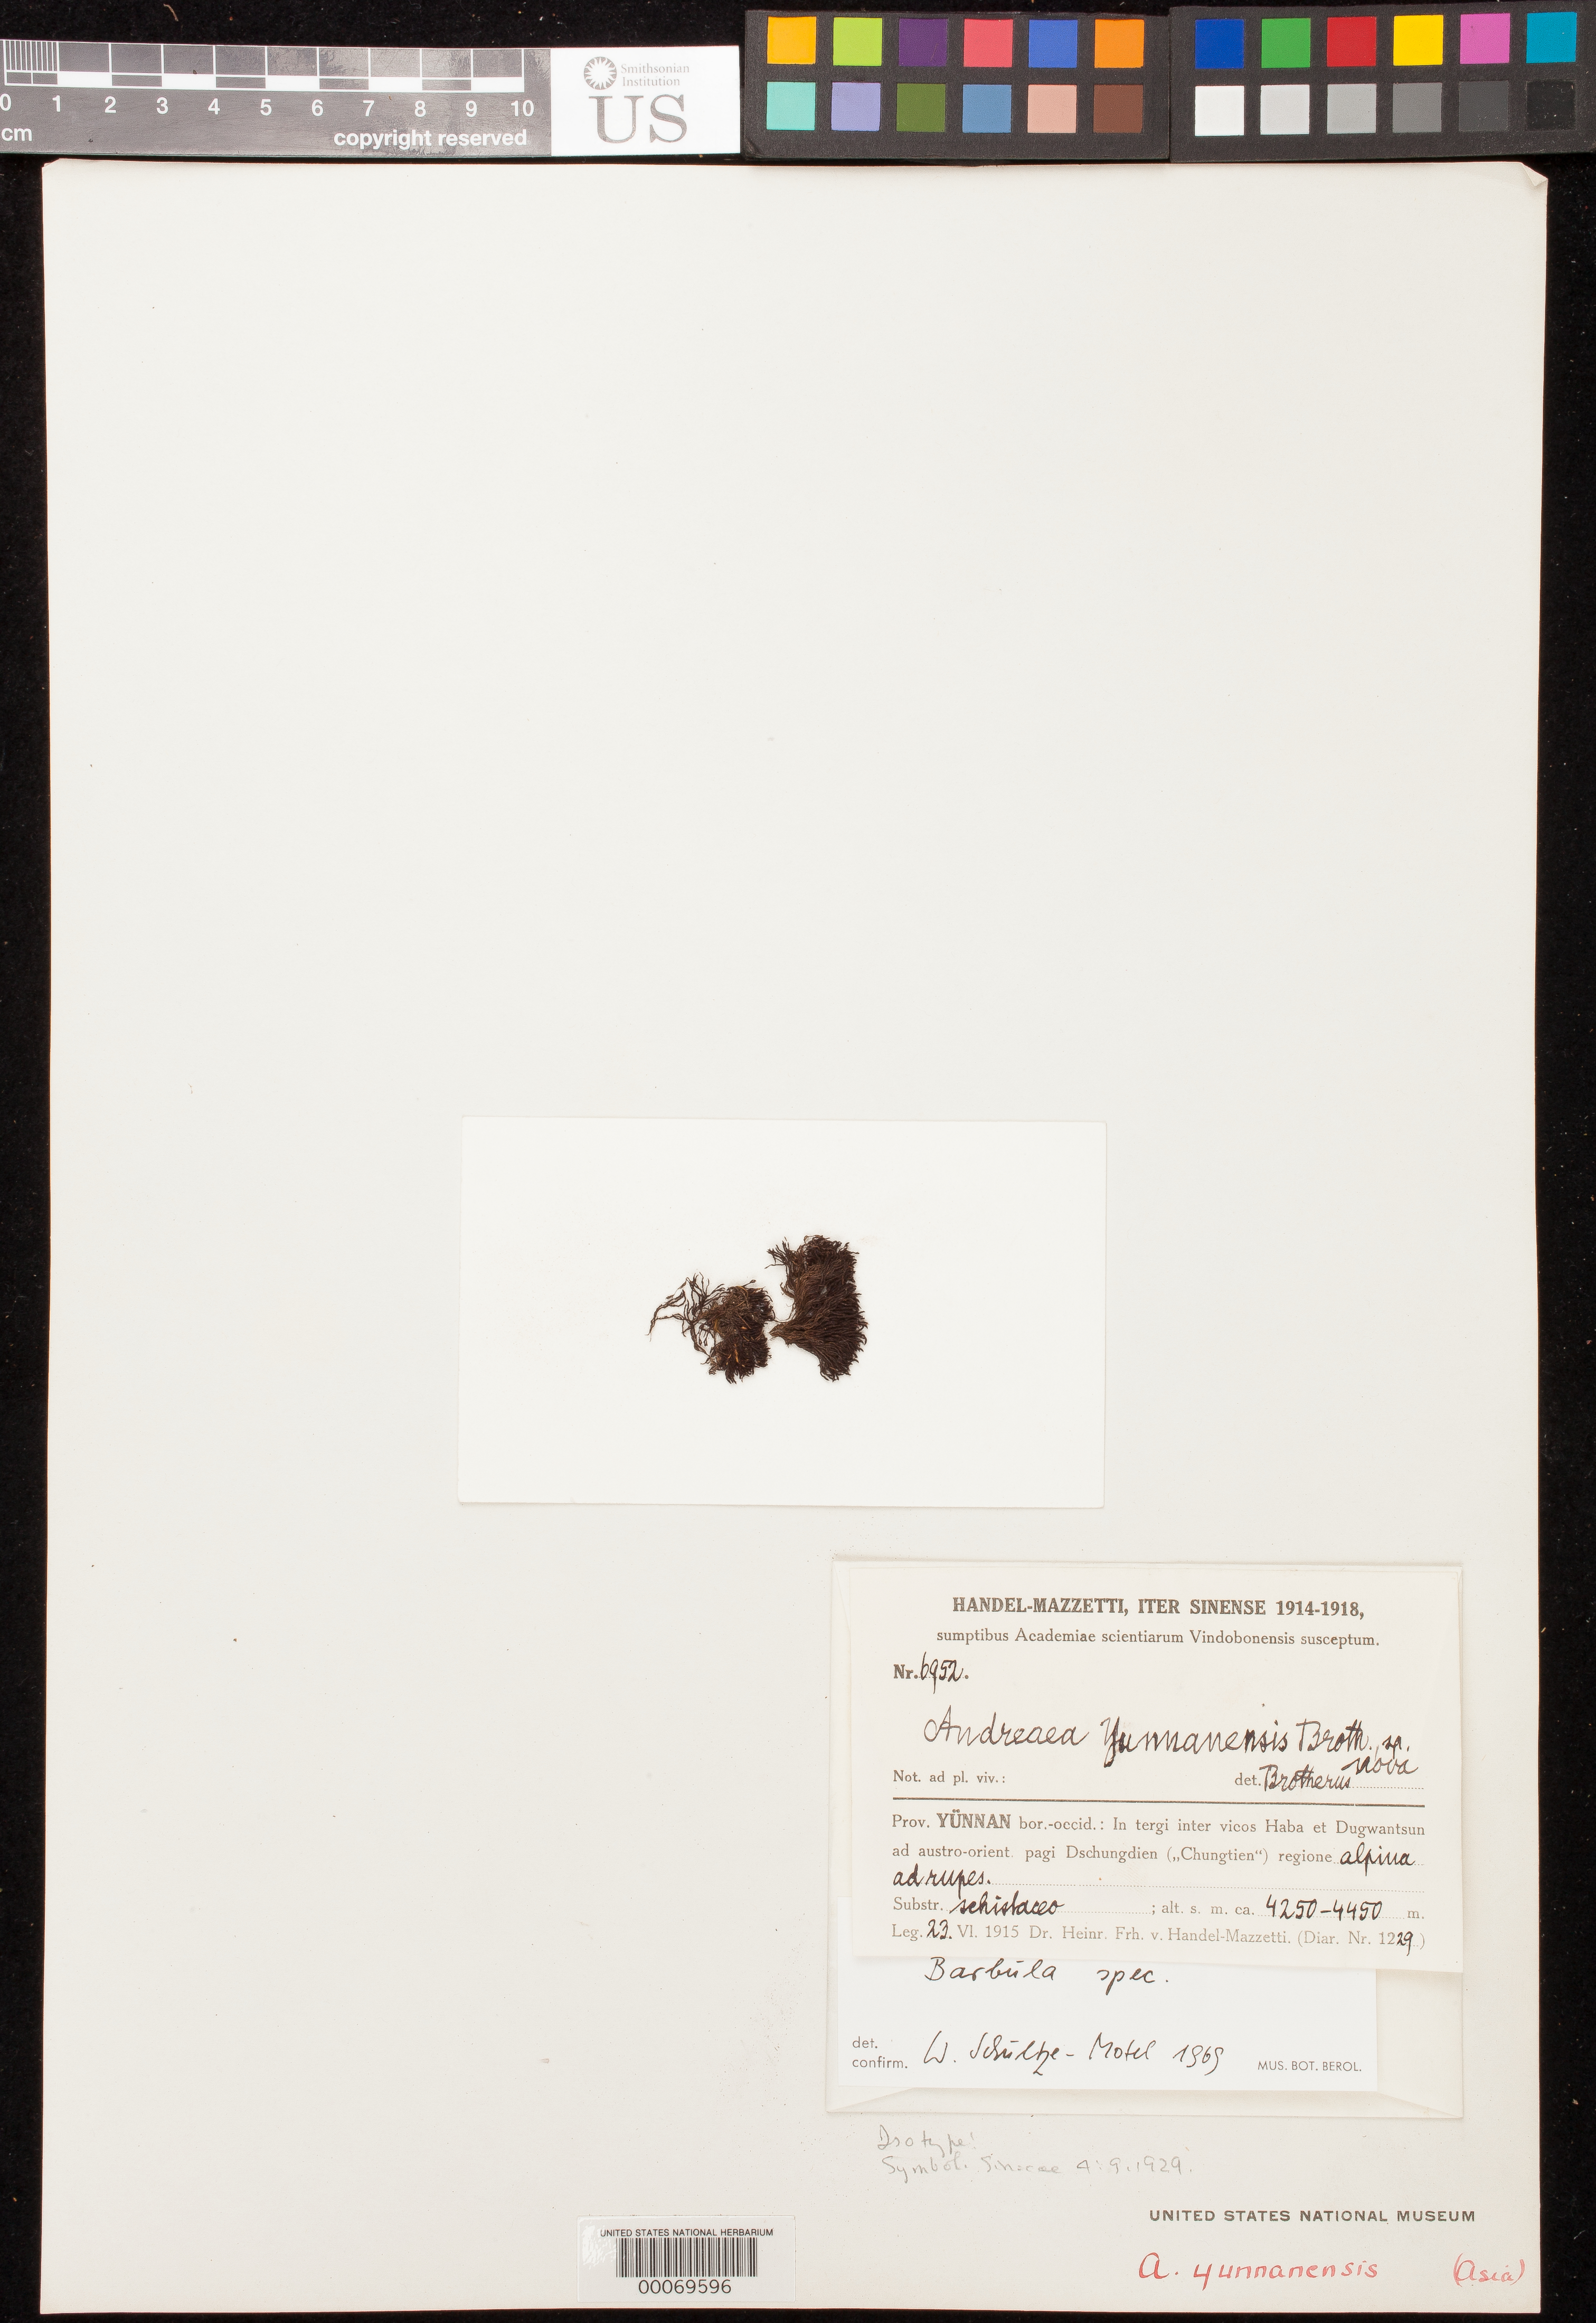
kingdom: Plantae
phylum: Bryophyta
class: Andreaeopsida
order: Andreaeales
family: Andreaeaceae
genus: Andreaea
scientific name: Andreaea yunnanensis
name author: Broth.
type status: Isotype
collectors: H. Handel-Mazzetti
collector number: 6952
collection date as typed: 23 Jun 1915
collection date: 1915-06-23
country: China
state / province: Yunnan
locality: Haba et Dugwantsun, pagi Dschungdien (Chungtien). [Haba & Dugwantsun, Dschungdien (Chungtien) District.]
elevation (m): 4250